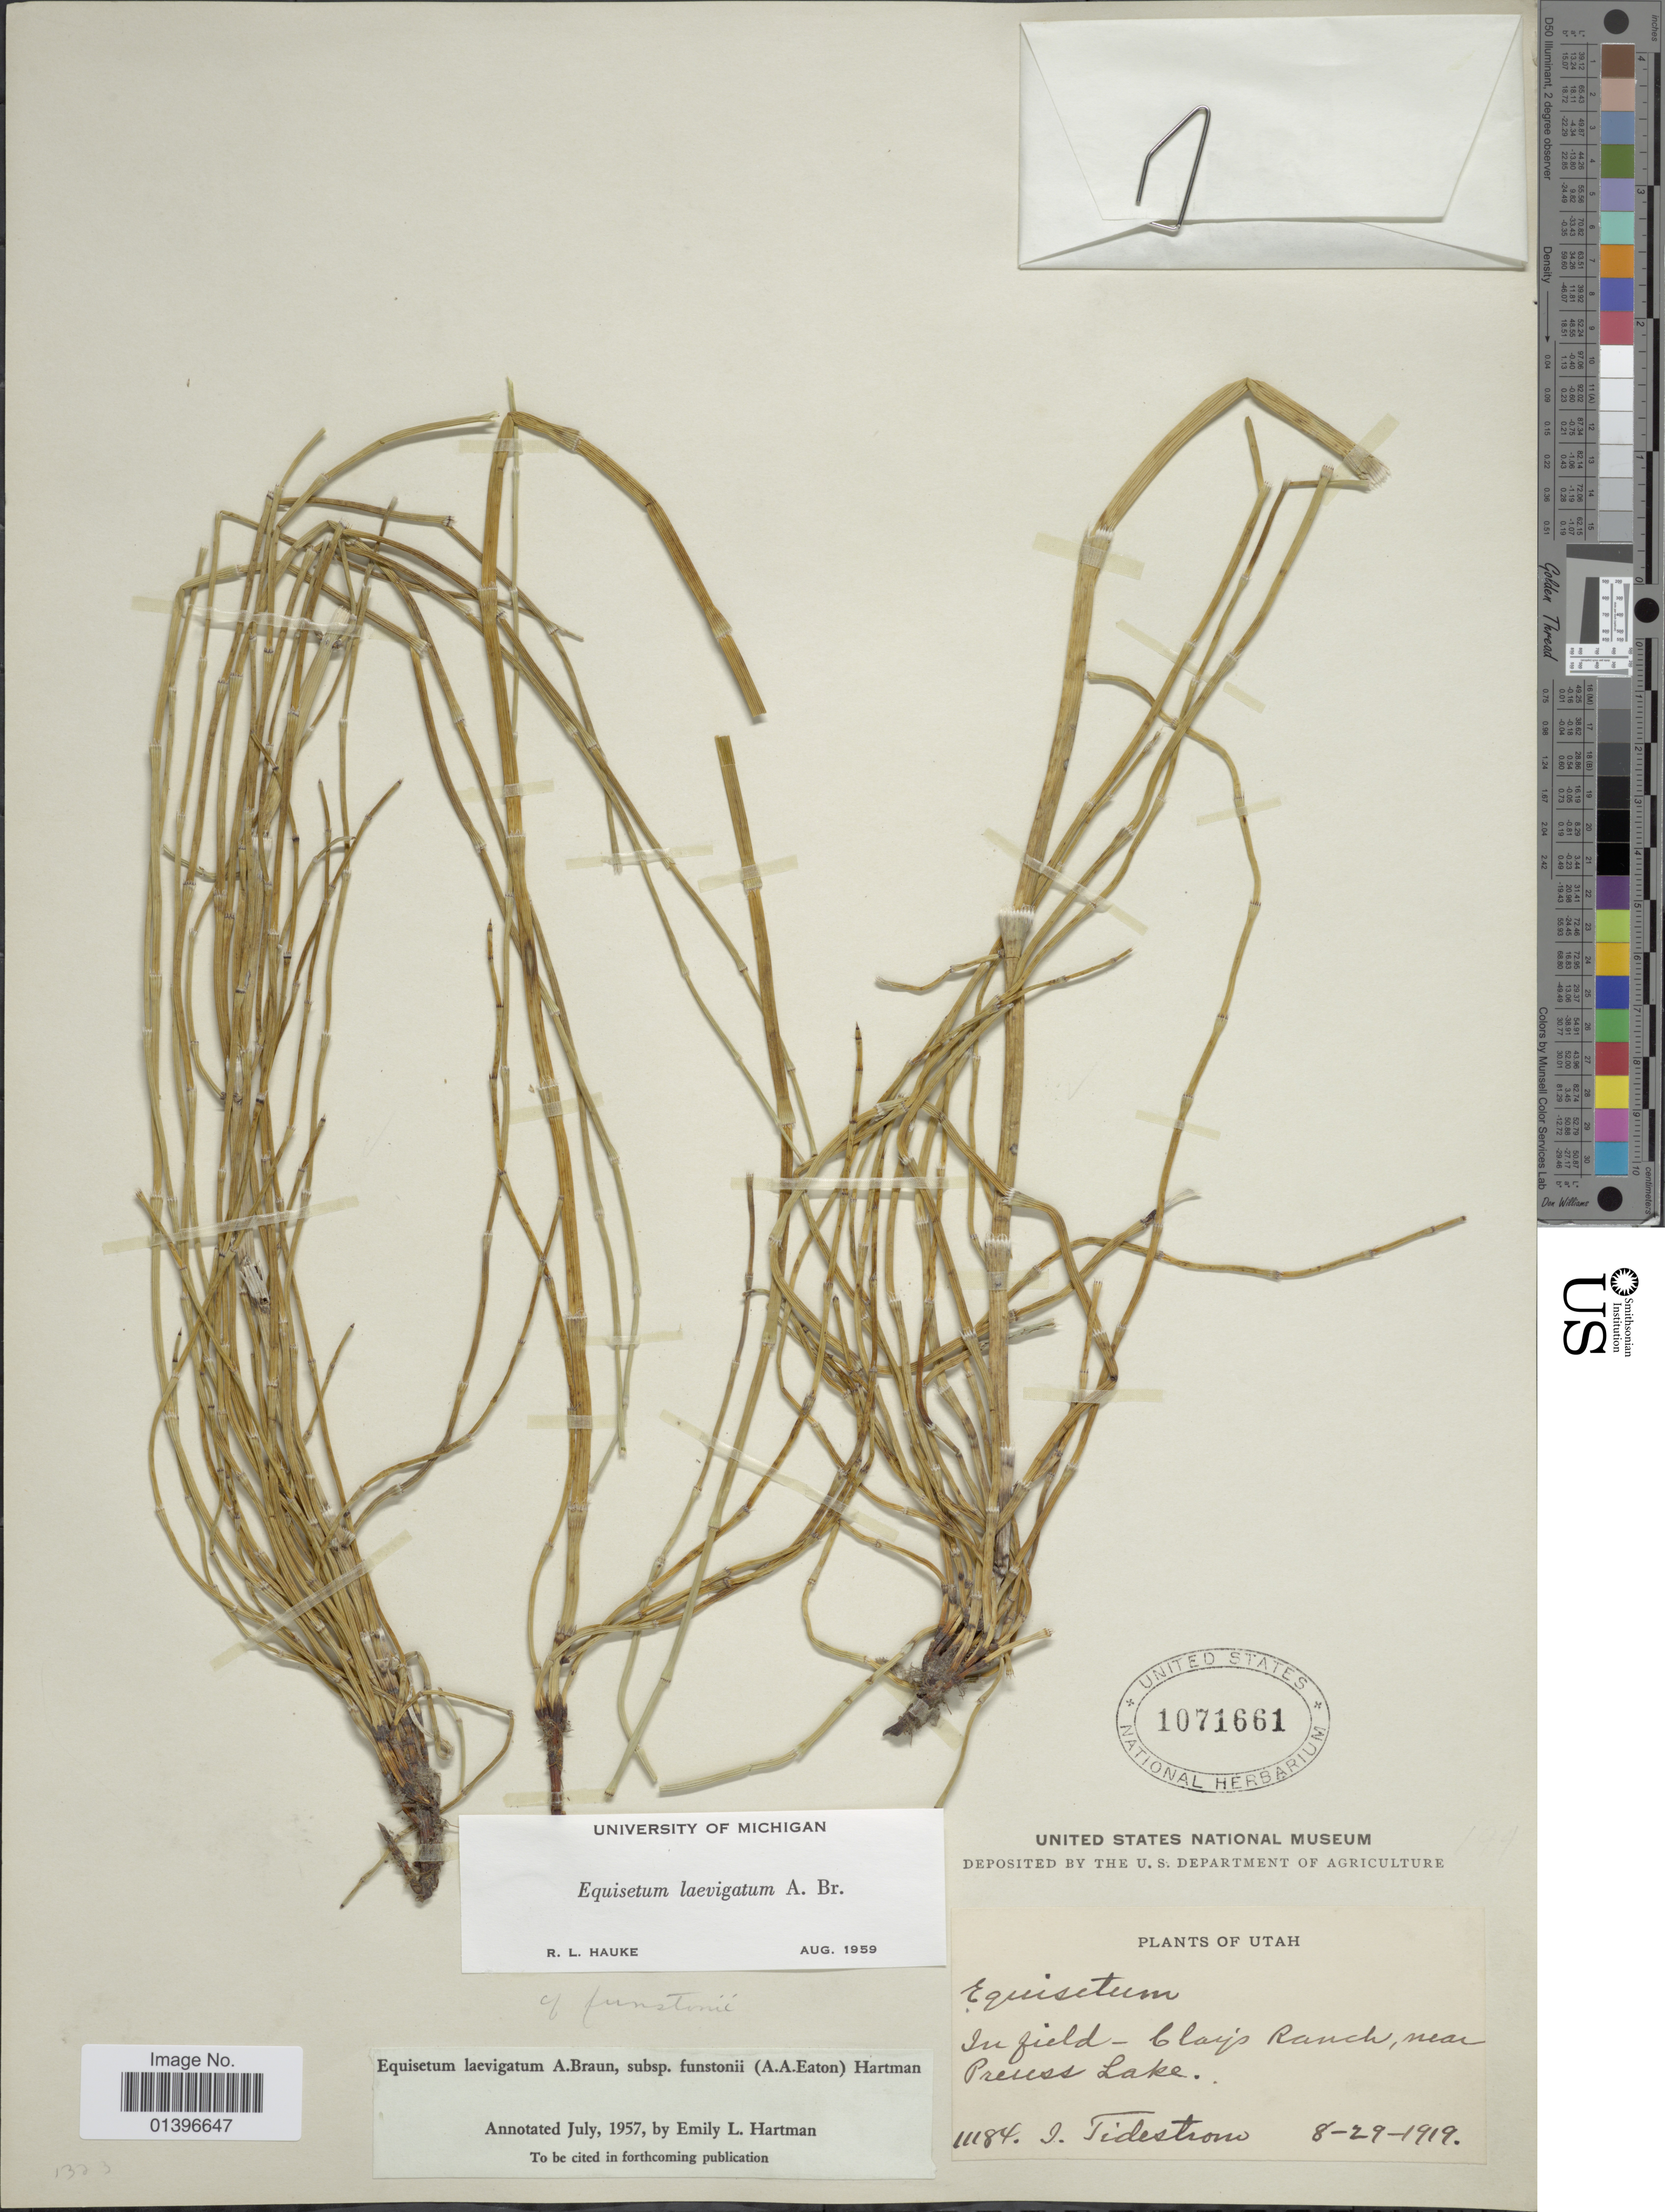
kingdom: Plantae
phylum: Tracheophyta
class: Polypodiopsida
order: Equisetales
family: Equisetaceae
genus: Equisetum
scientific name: Equisetum laevigatum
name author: A. Braun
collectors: I. F. Tidestrom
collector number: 11184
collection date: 1919-08-29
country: United States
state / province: Utah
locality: In field - Clay's Ranch, near Pruess Lake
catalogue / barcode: US 1071661